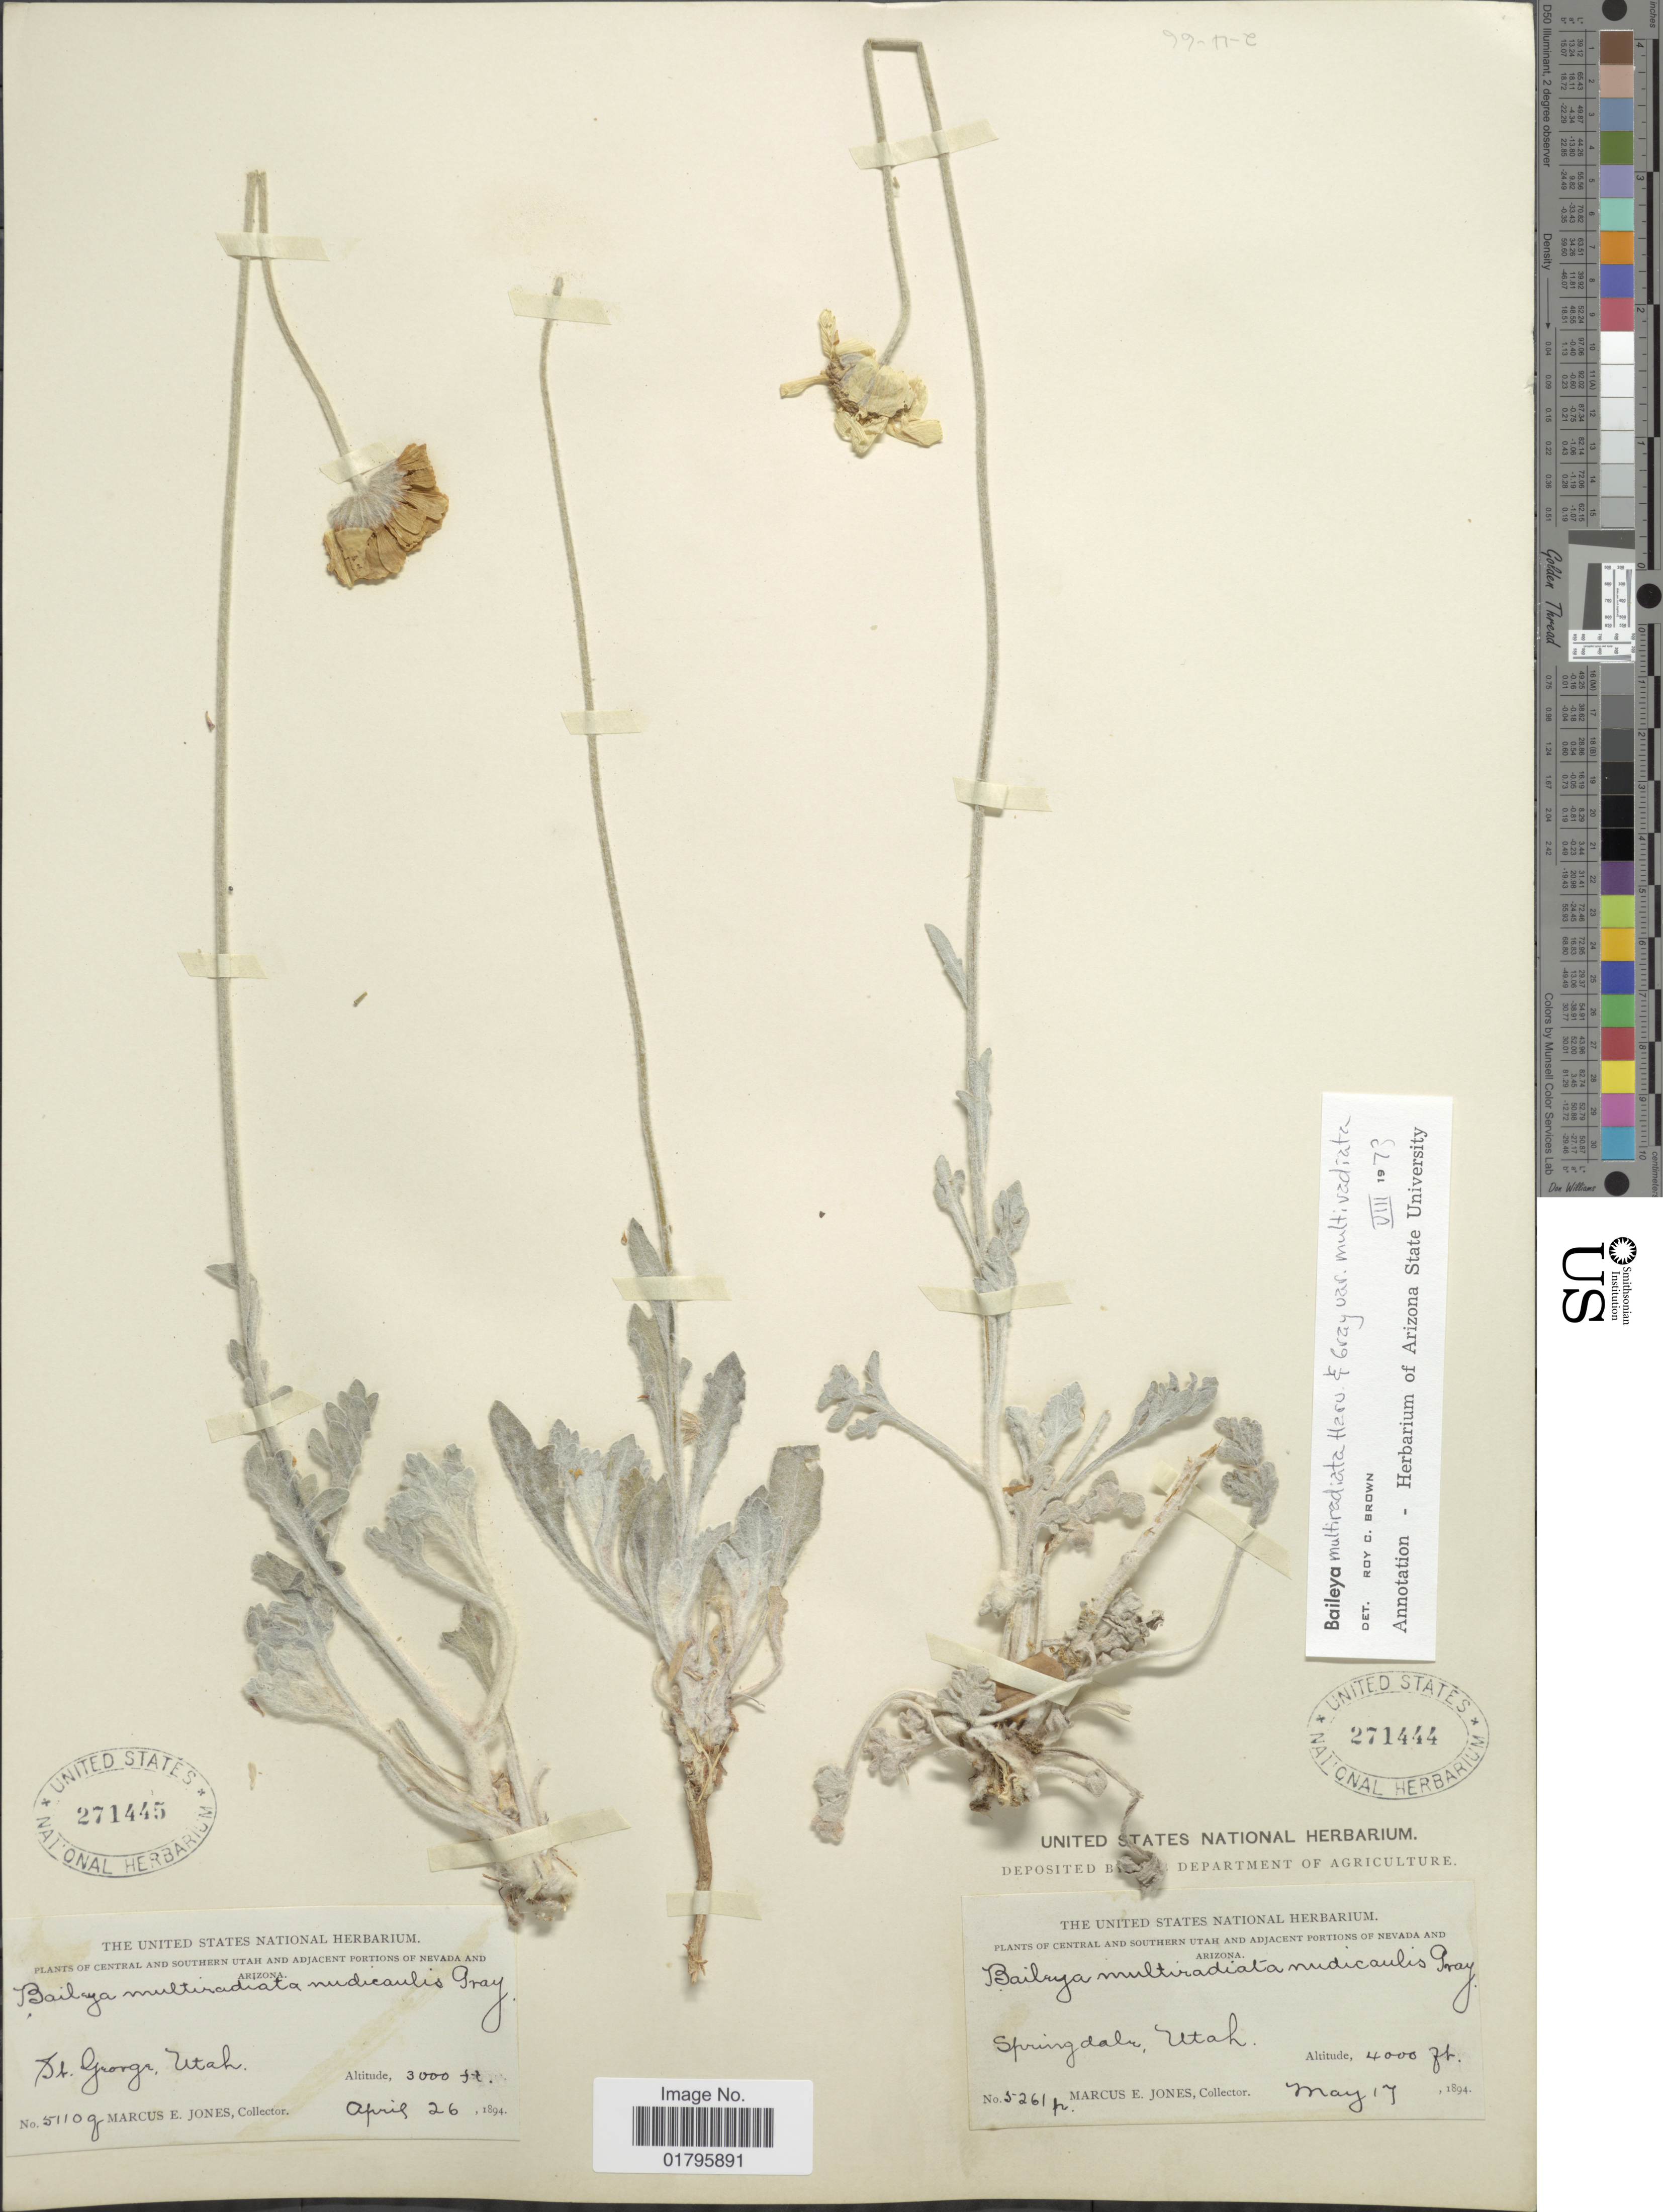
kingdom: Plantae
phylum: Tracheophyta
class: Magnoliopsida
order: Asterales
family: Asteraceae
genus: Baileya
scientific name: Baileya multiradiata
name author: Harv. & A. Gray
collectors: M. E. Jones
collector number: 5261n*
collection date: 1894-05-17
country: United States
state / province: Utah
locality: Springdale, Utah.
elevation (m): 1219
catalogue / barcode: US 271444-2